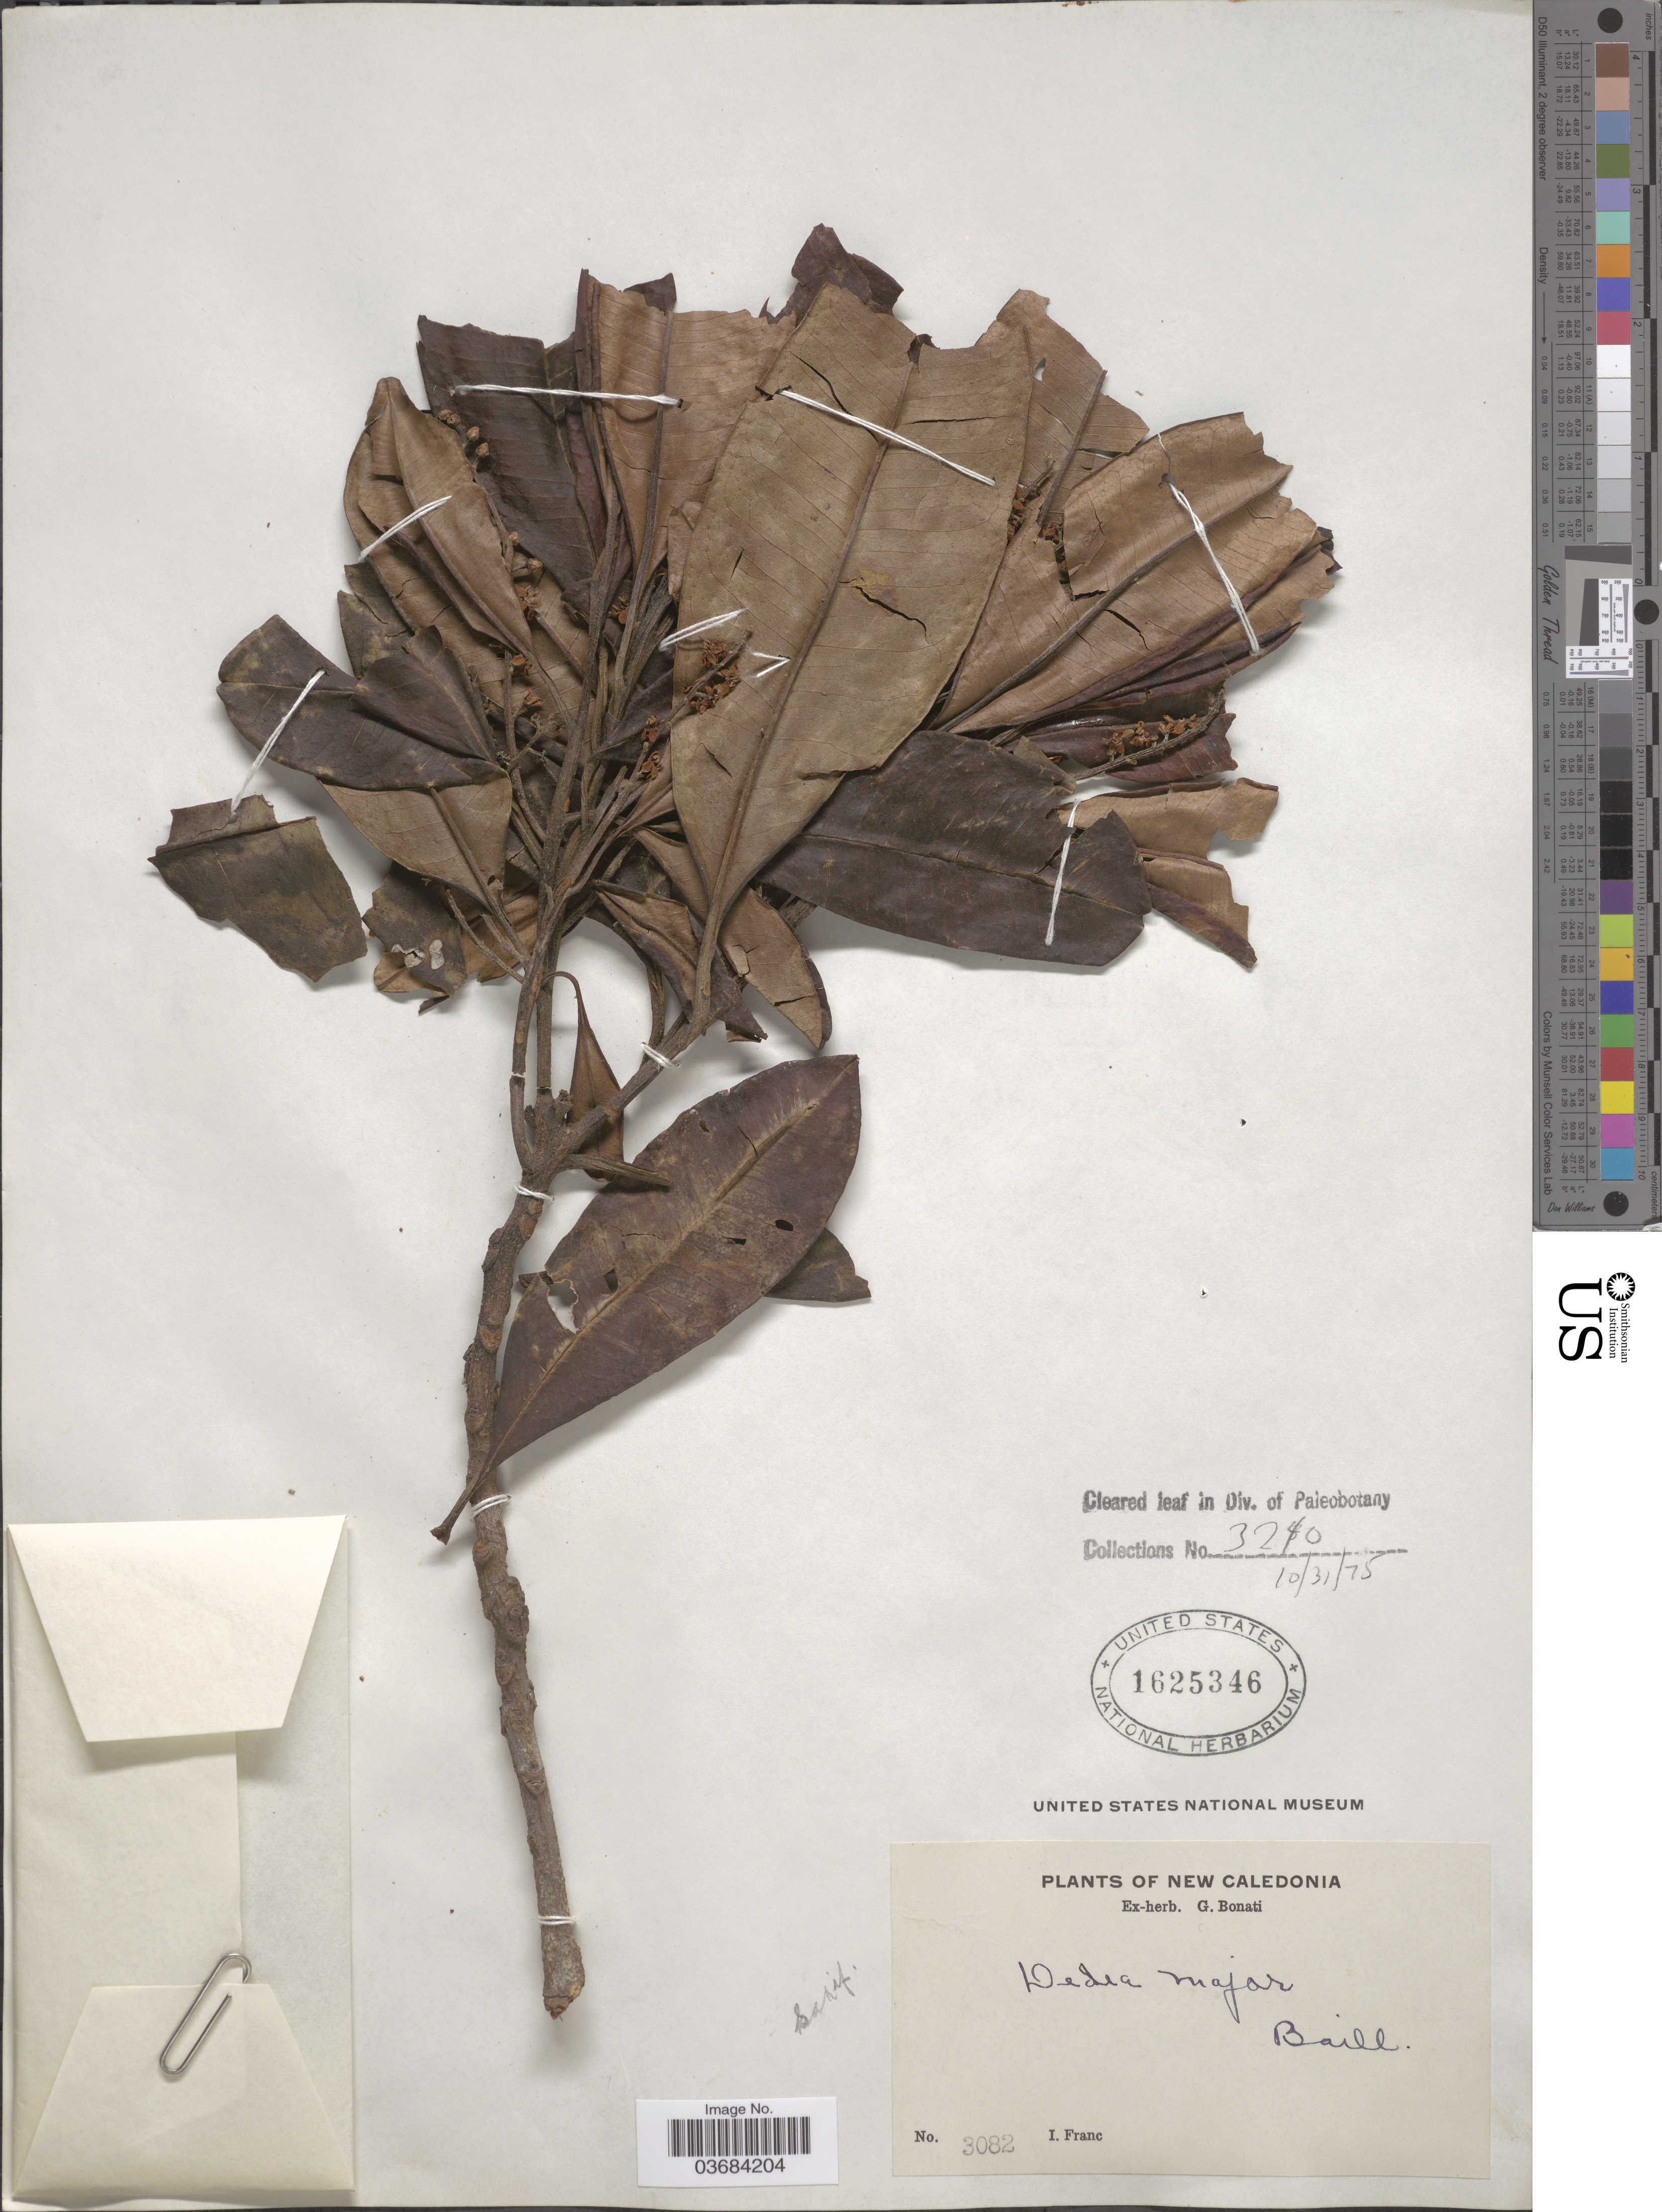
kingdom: Plantae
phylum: Tracheophyta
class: Magnoliopsida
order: Paracryphiales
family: Paracryphiaceae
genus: Dedea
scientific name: Dedea major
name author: Baill.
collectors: I. Franc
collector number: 3082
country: New Caledonia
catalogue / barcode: US 1625346